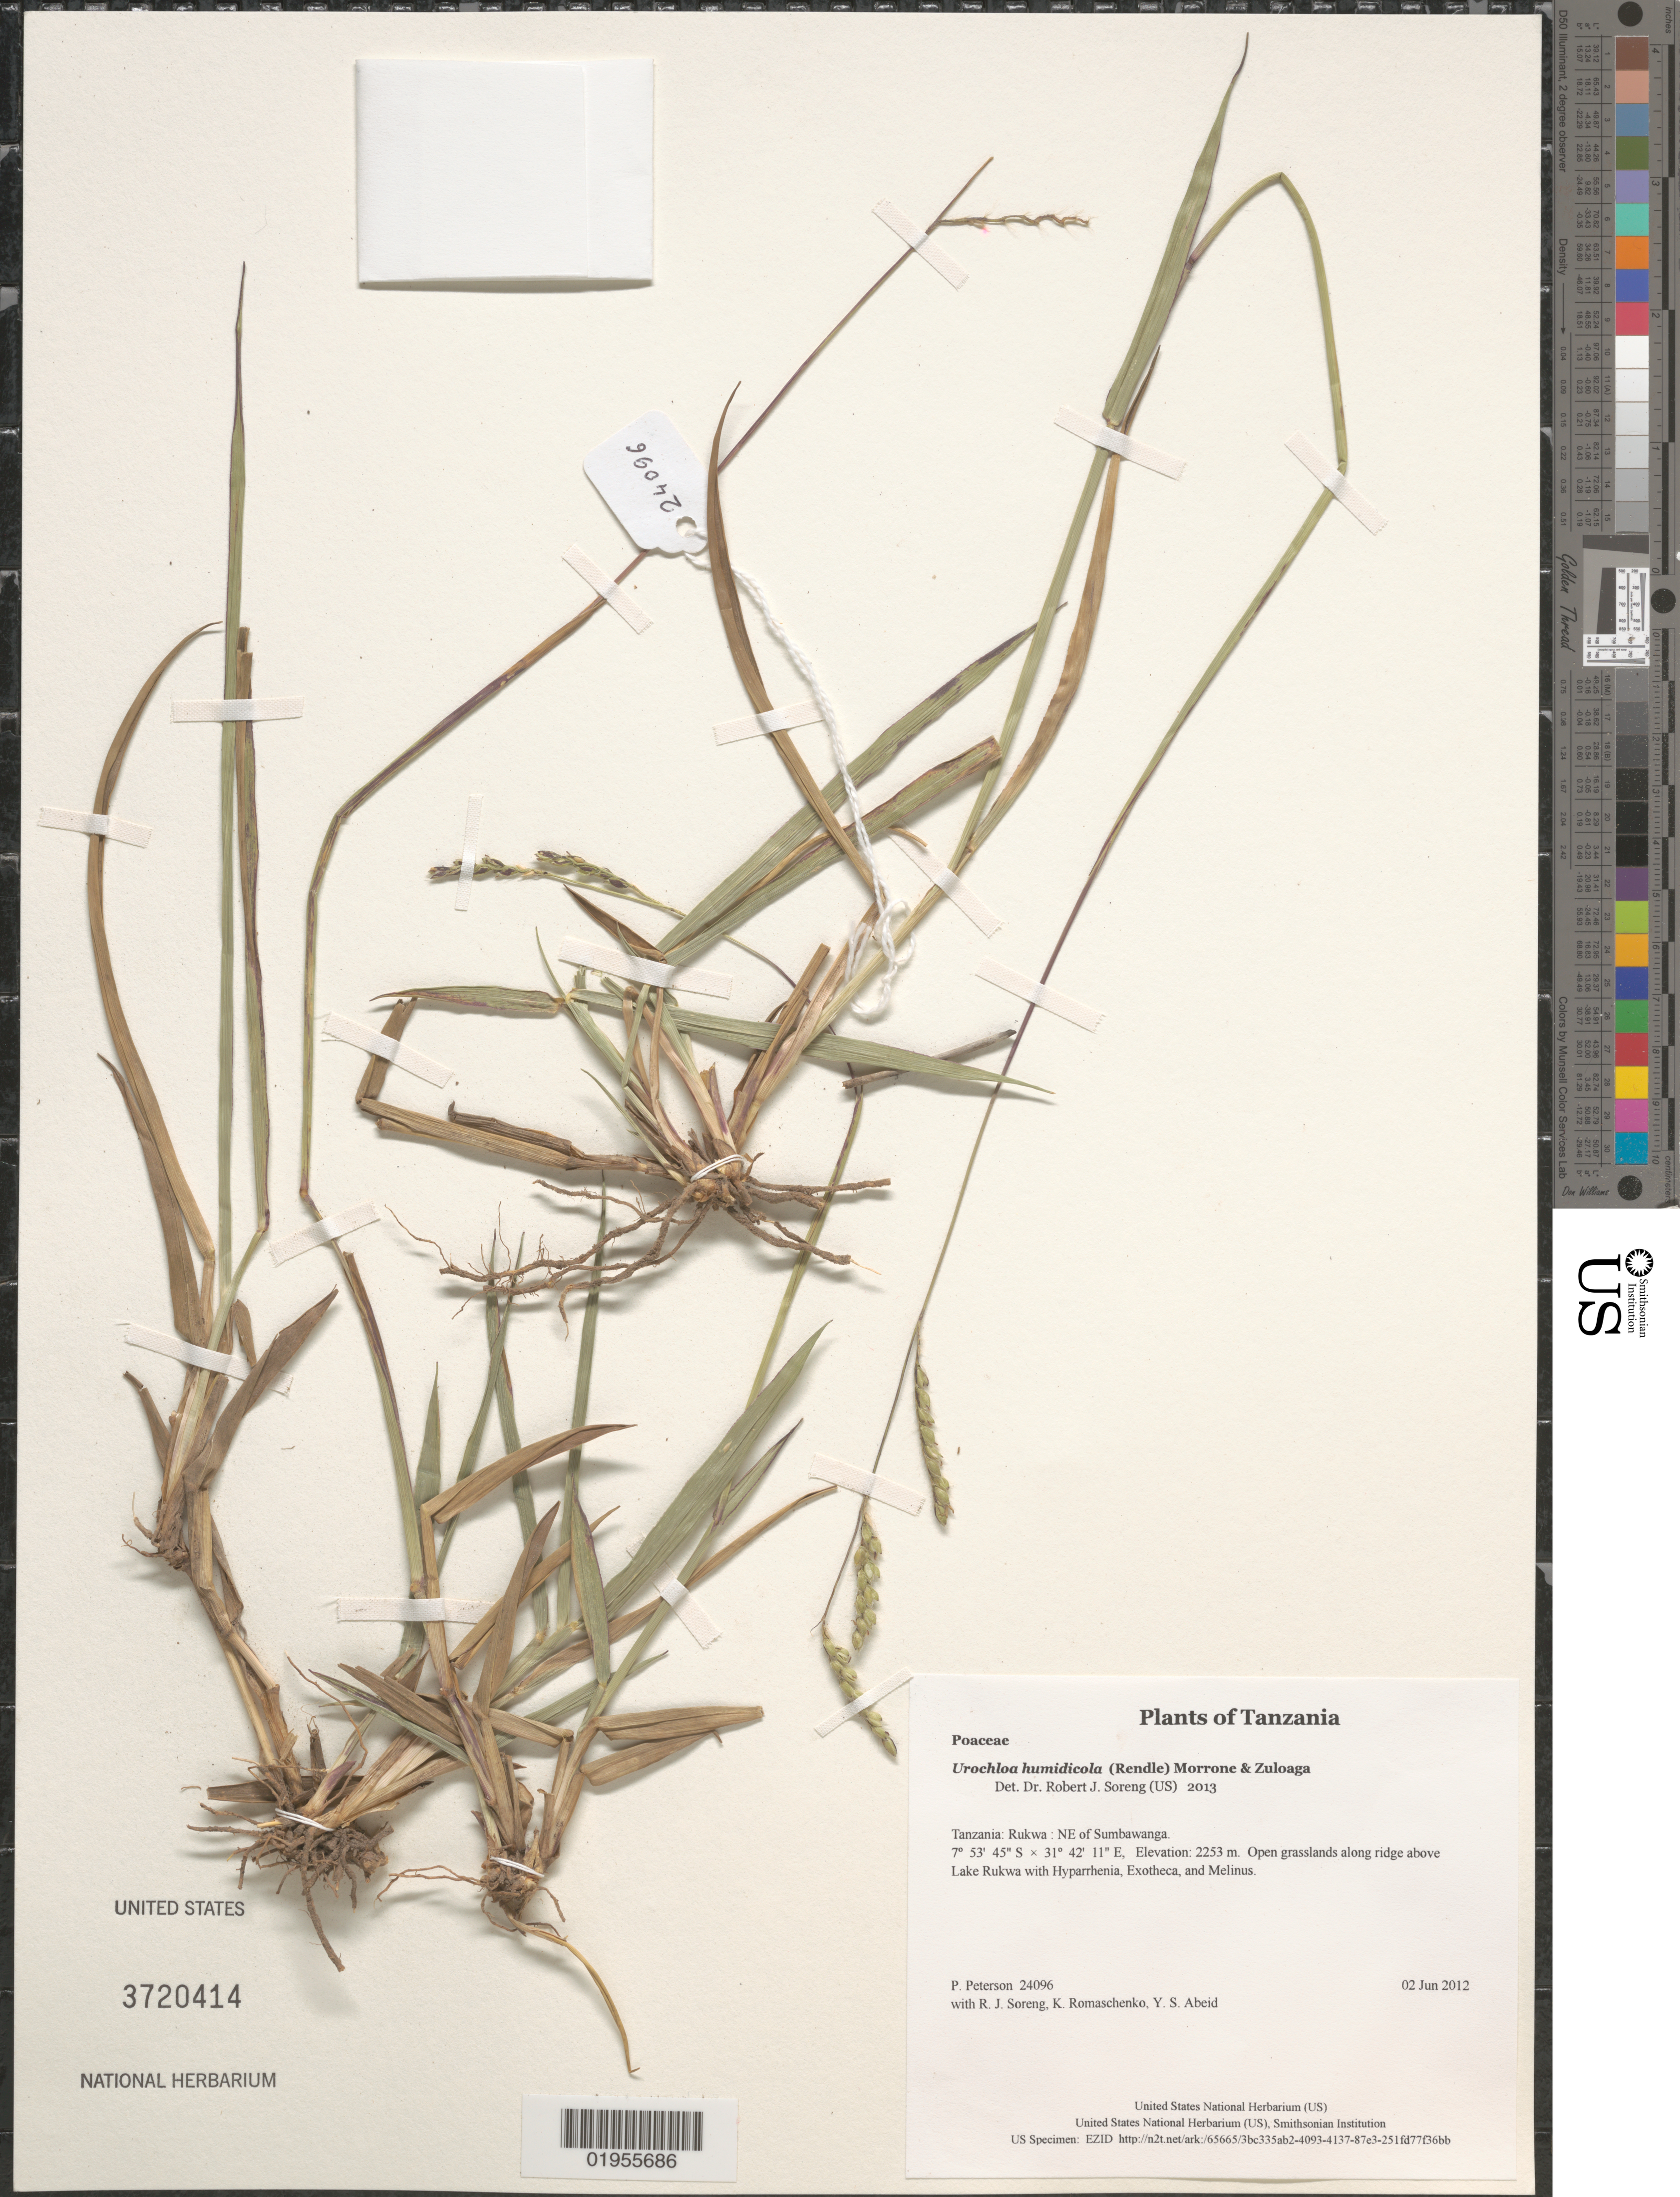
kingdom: Plantae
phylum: Tracheophyta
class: Liliopsida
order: Poales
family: Poaceae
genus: Urochloa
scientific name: Urochloa humidicola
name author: (Rendle) Morrone & Zuloaga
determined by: Soreng, Robert J., Research Associate (BOT), Smithsonian Institution - National Museum of Natural History (UNITED STATES)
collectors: P. M. Peterson, R. J. Soreng, K. Romaschenko & Y. Abeid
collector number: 24096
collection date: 2012-06-02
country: Tanzania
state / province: Rukwa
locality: NE of Sumbawanga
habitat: Open grasslands along ridge above Lake Rukwa with Hyparrhenia, Exotheca, and Melinus.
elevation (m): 2253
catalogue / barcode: US 3720414